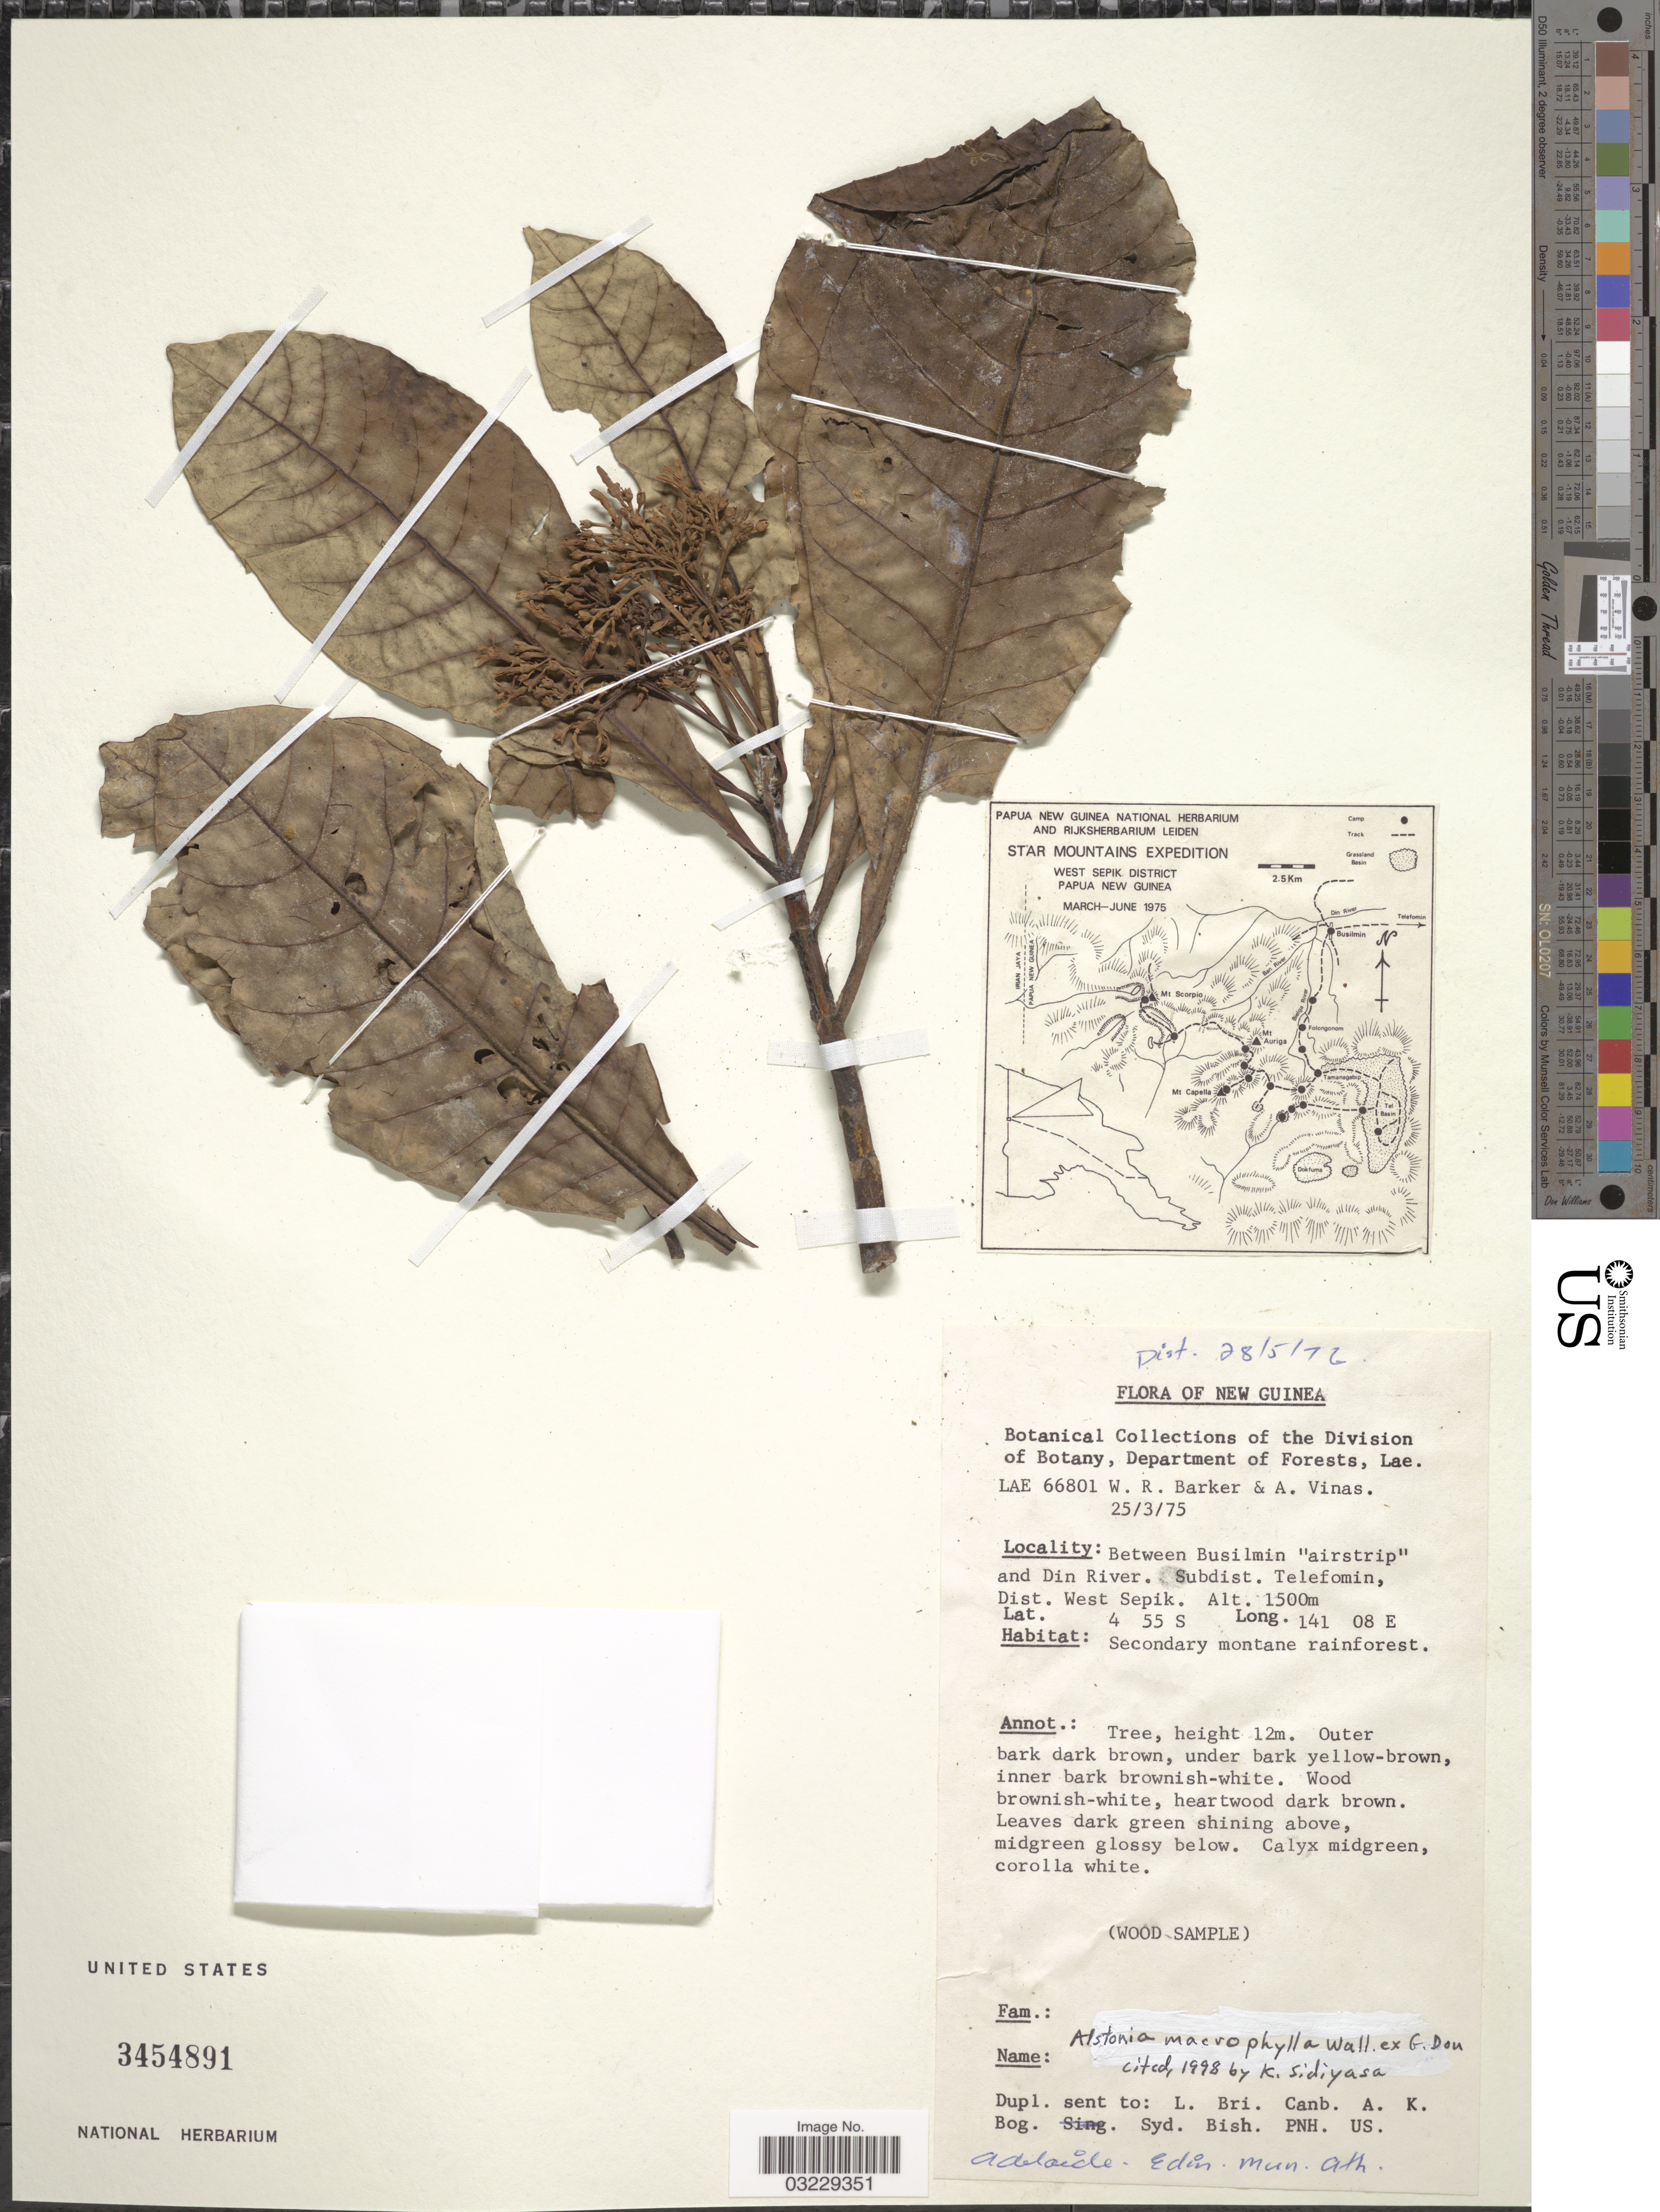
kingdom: Plantae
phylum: Tracheophyta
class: Magnoliopsida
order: Gentianales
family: Apocynaceae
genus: Alstonia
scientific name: Alstonia macrophylla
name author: Wall. ex G. Don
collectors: W. R. Barker & A. Vinas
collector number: LAE 66801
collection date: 1975-03-25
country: Papua New Guinea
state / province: Sandaun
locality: New Guinea. Between Busilmin "airstrip" and Din River. Subdist. Telefomin, Dist. West Sepik.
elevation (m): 1500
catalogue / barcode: US 3454891